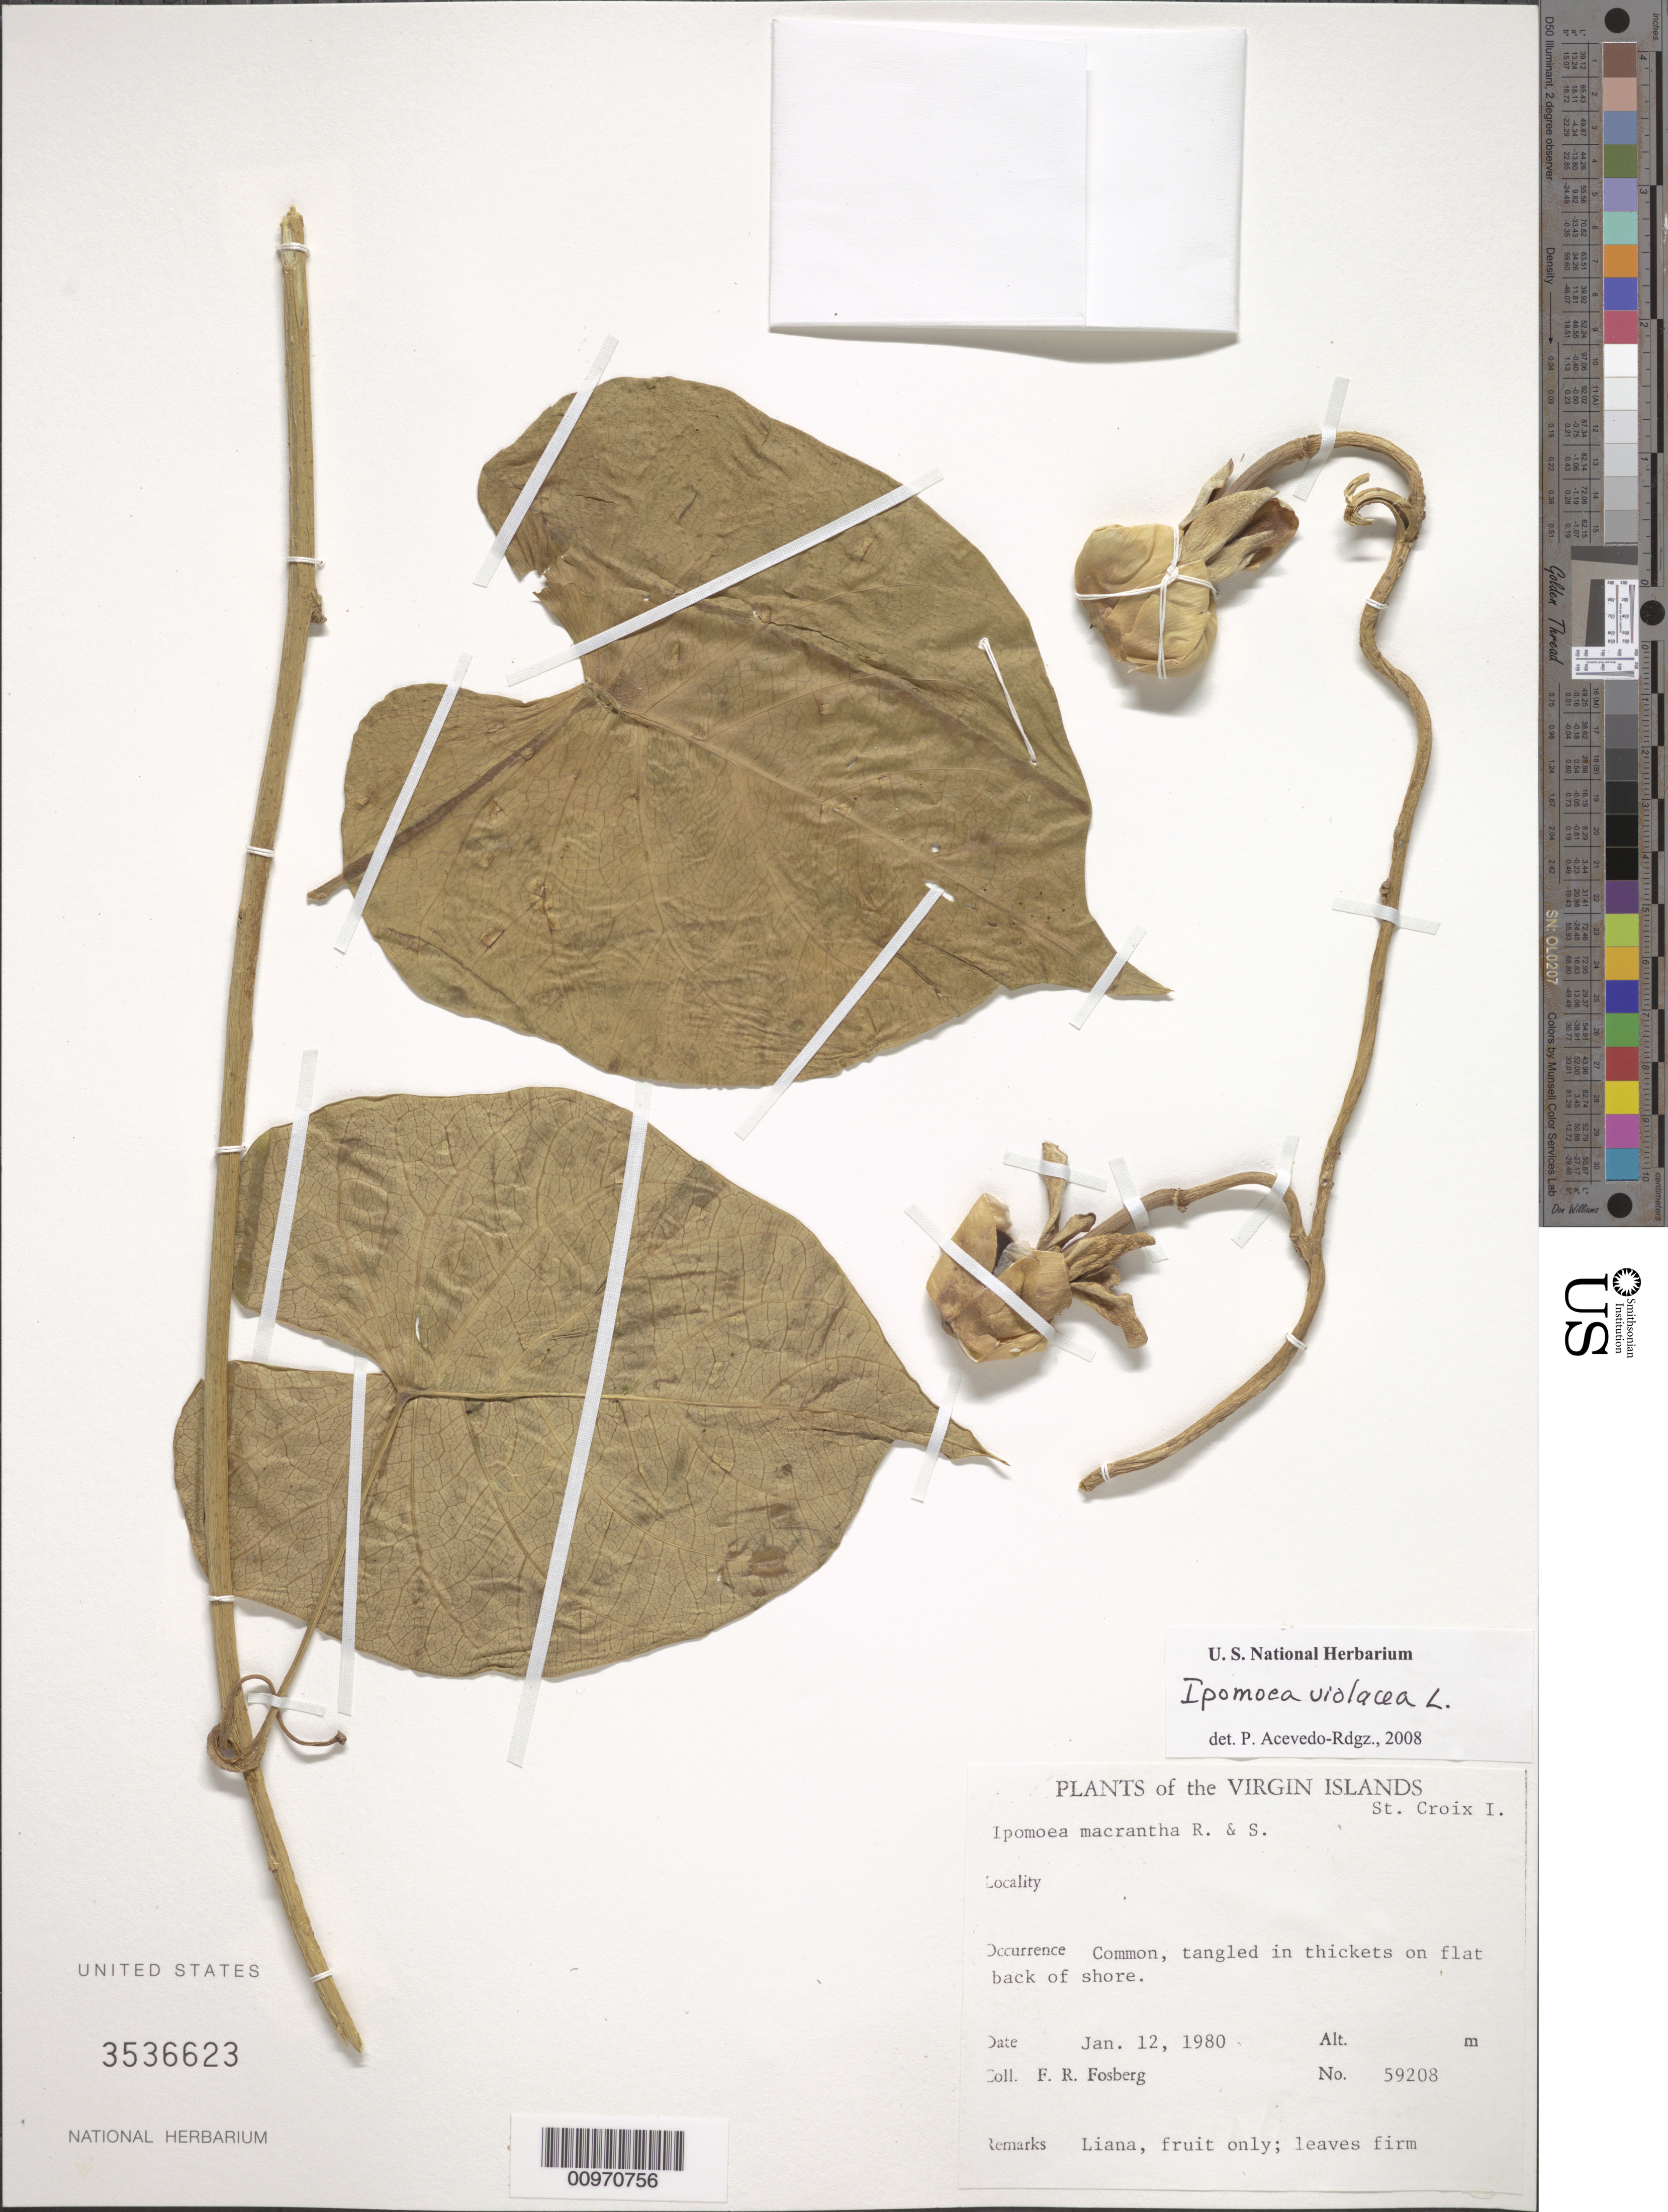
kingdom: Plantae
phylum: Tracheophyta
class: Magnoliopsida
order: Solanales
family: Convolvulaceae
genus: Ipomoea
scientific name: Ipomoea violacea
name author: L.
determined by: Acevedo-Rodríguez, P., (BOT), Smithsonian Institution - National Museum of Natural History (UNITED STATES)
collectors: F. R. Fosberg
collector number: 59208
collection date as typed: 12 Jan 1980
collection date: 1980-01-12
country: U.S. Virgin Islands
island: St. Croix I.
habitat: Tangled in thickets on flat back of shore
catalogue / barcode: US 3536623